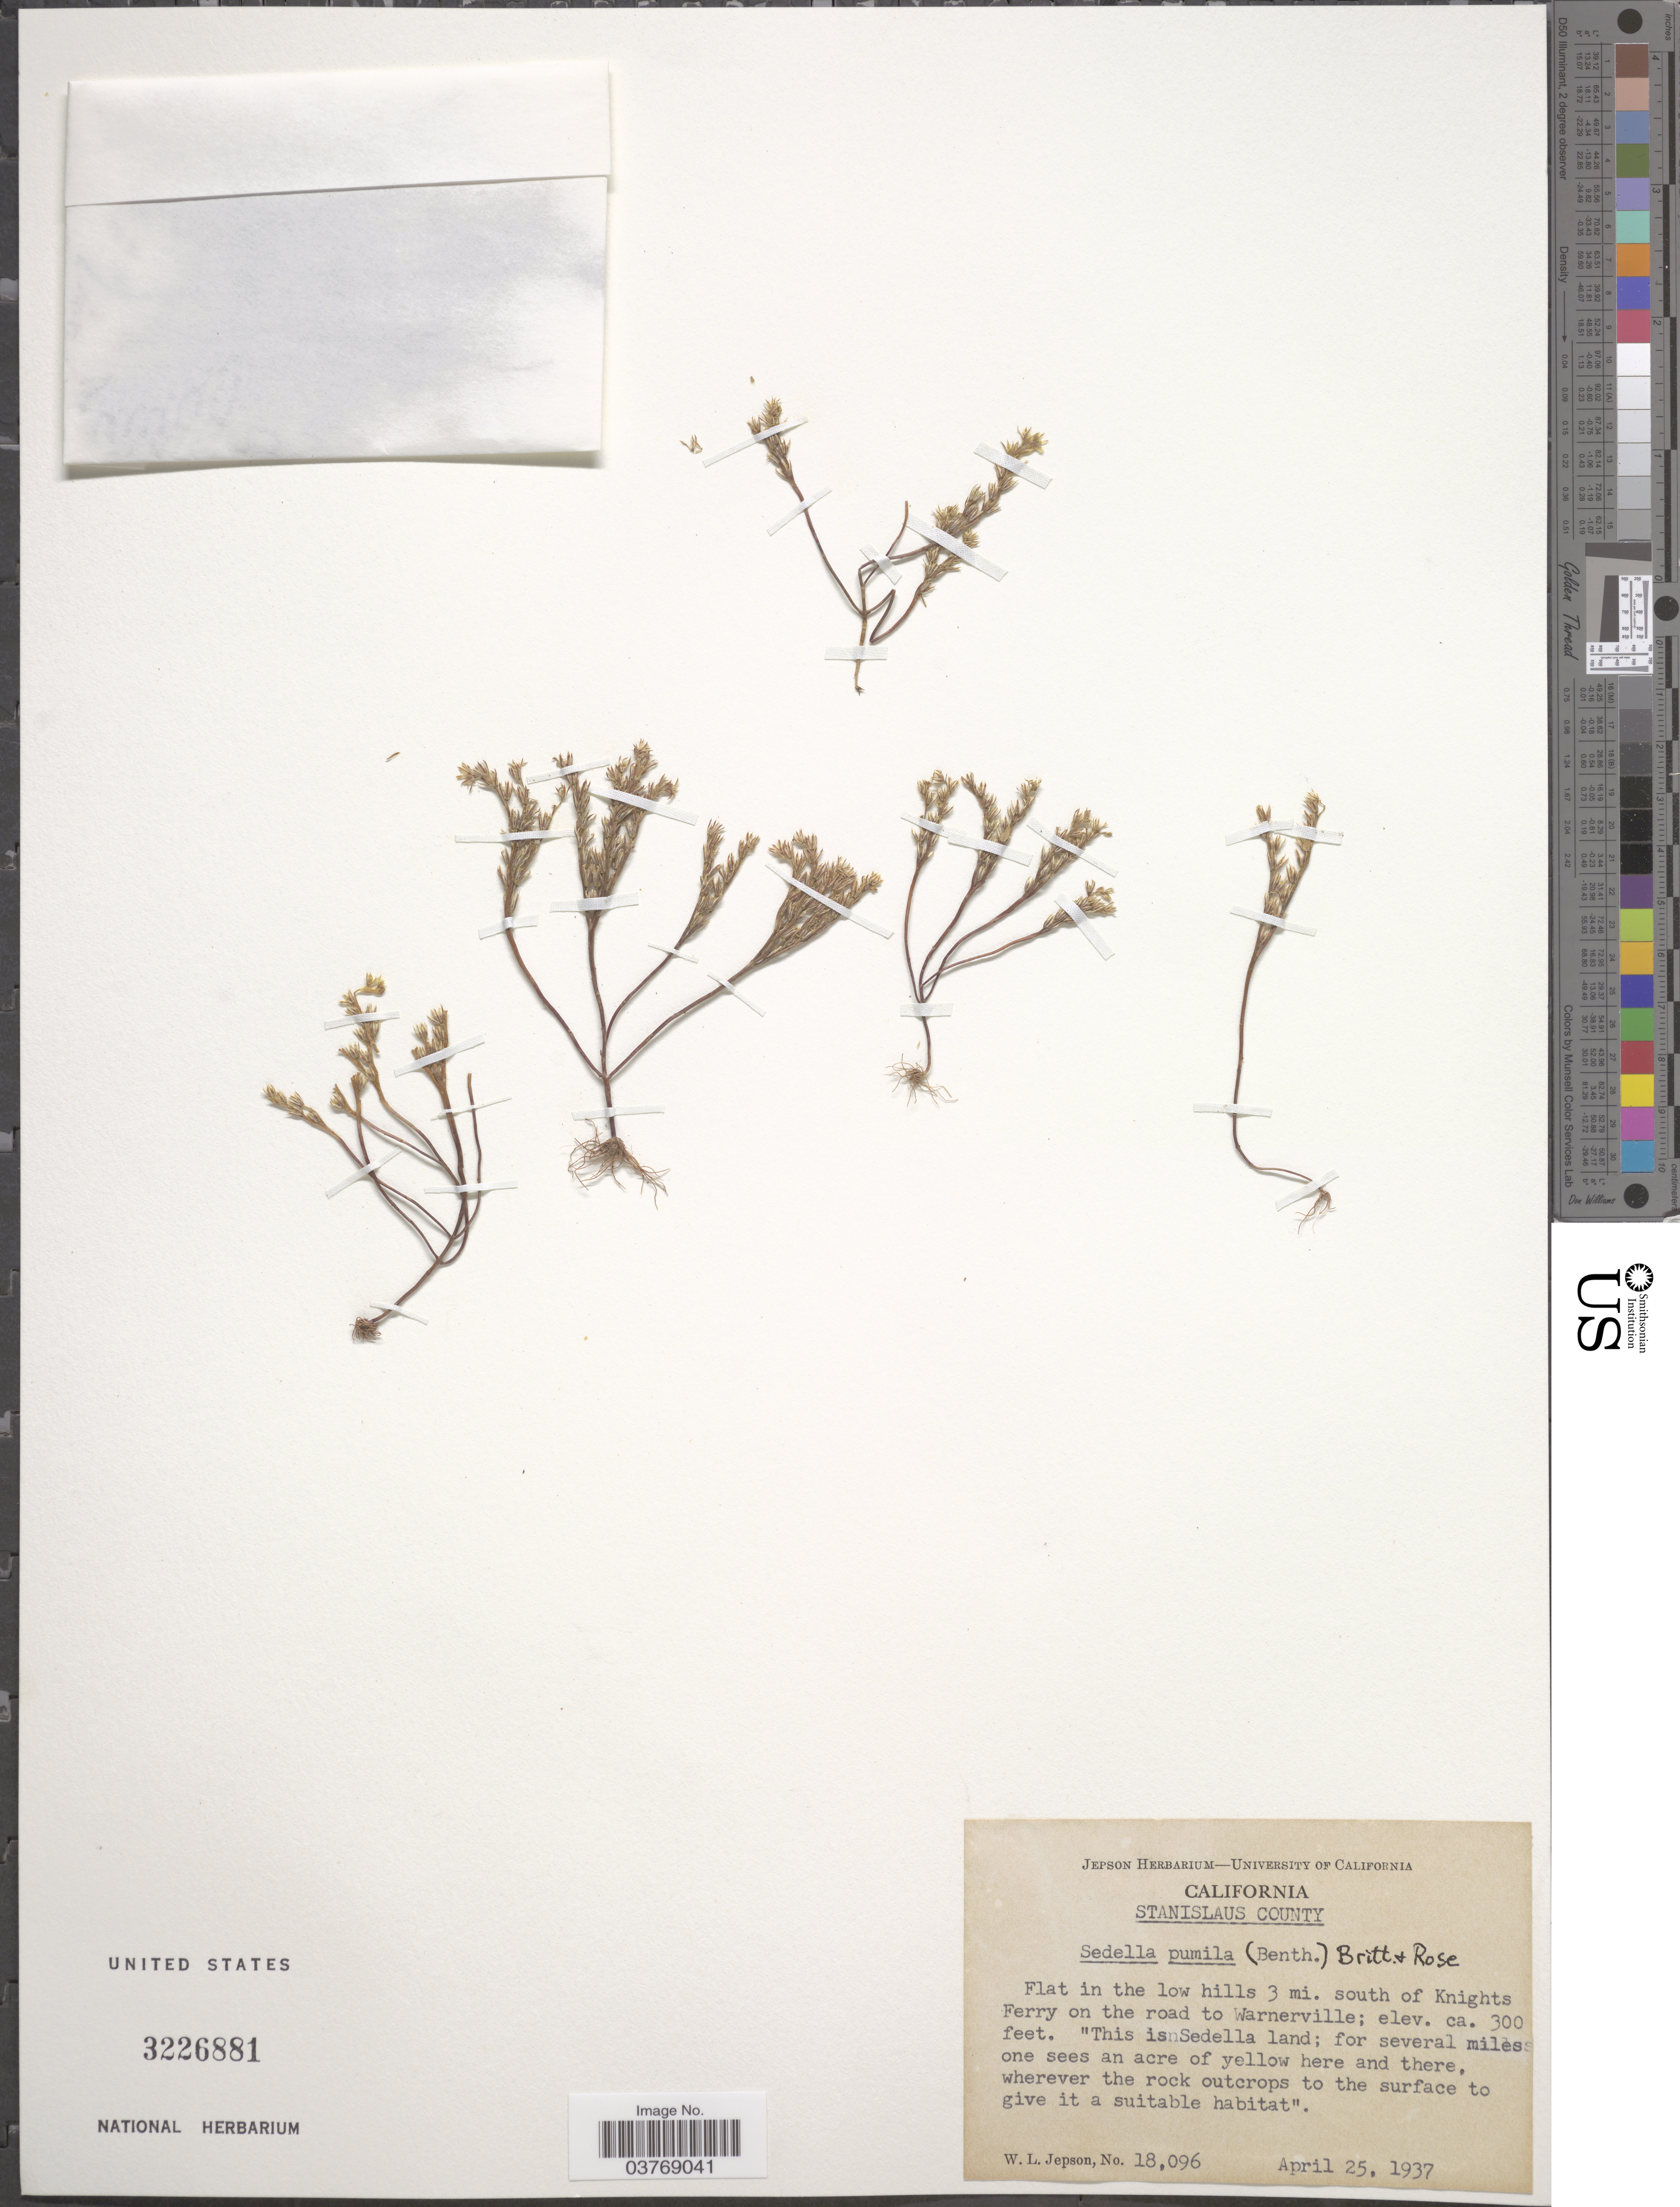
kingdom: Plantae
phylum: Tracheophyta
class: Magnoliopsida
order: Saxifragales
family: Crassulaceae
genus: Sedella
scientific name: Sedella pumila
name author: (Benth.) Britton & Rose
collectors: W. L. Jepson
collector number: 18096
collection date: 1937-04-25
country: United States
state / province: California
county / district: Stanislaus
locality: Stanislaus County. Flat in the low hills 3 mi. south of Knights Ferry on the road to Warnerville.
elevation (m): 91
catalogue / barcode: US 3226881